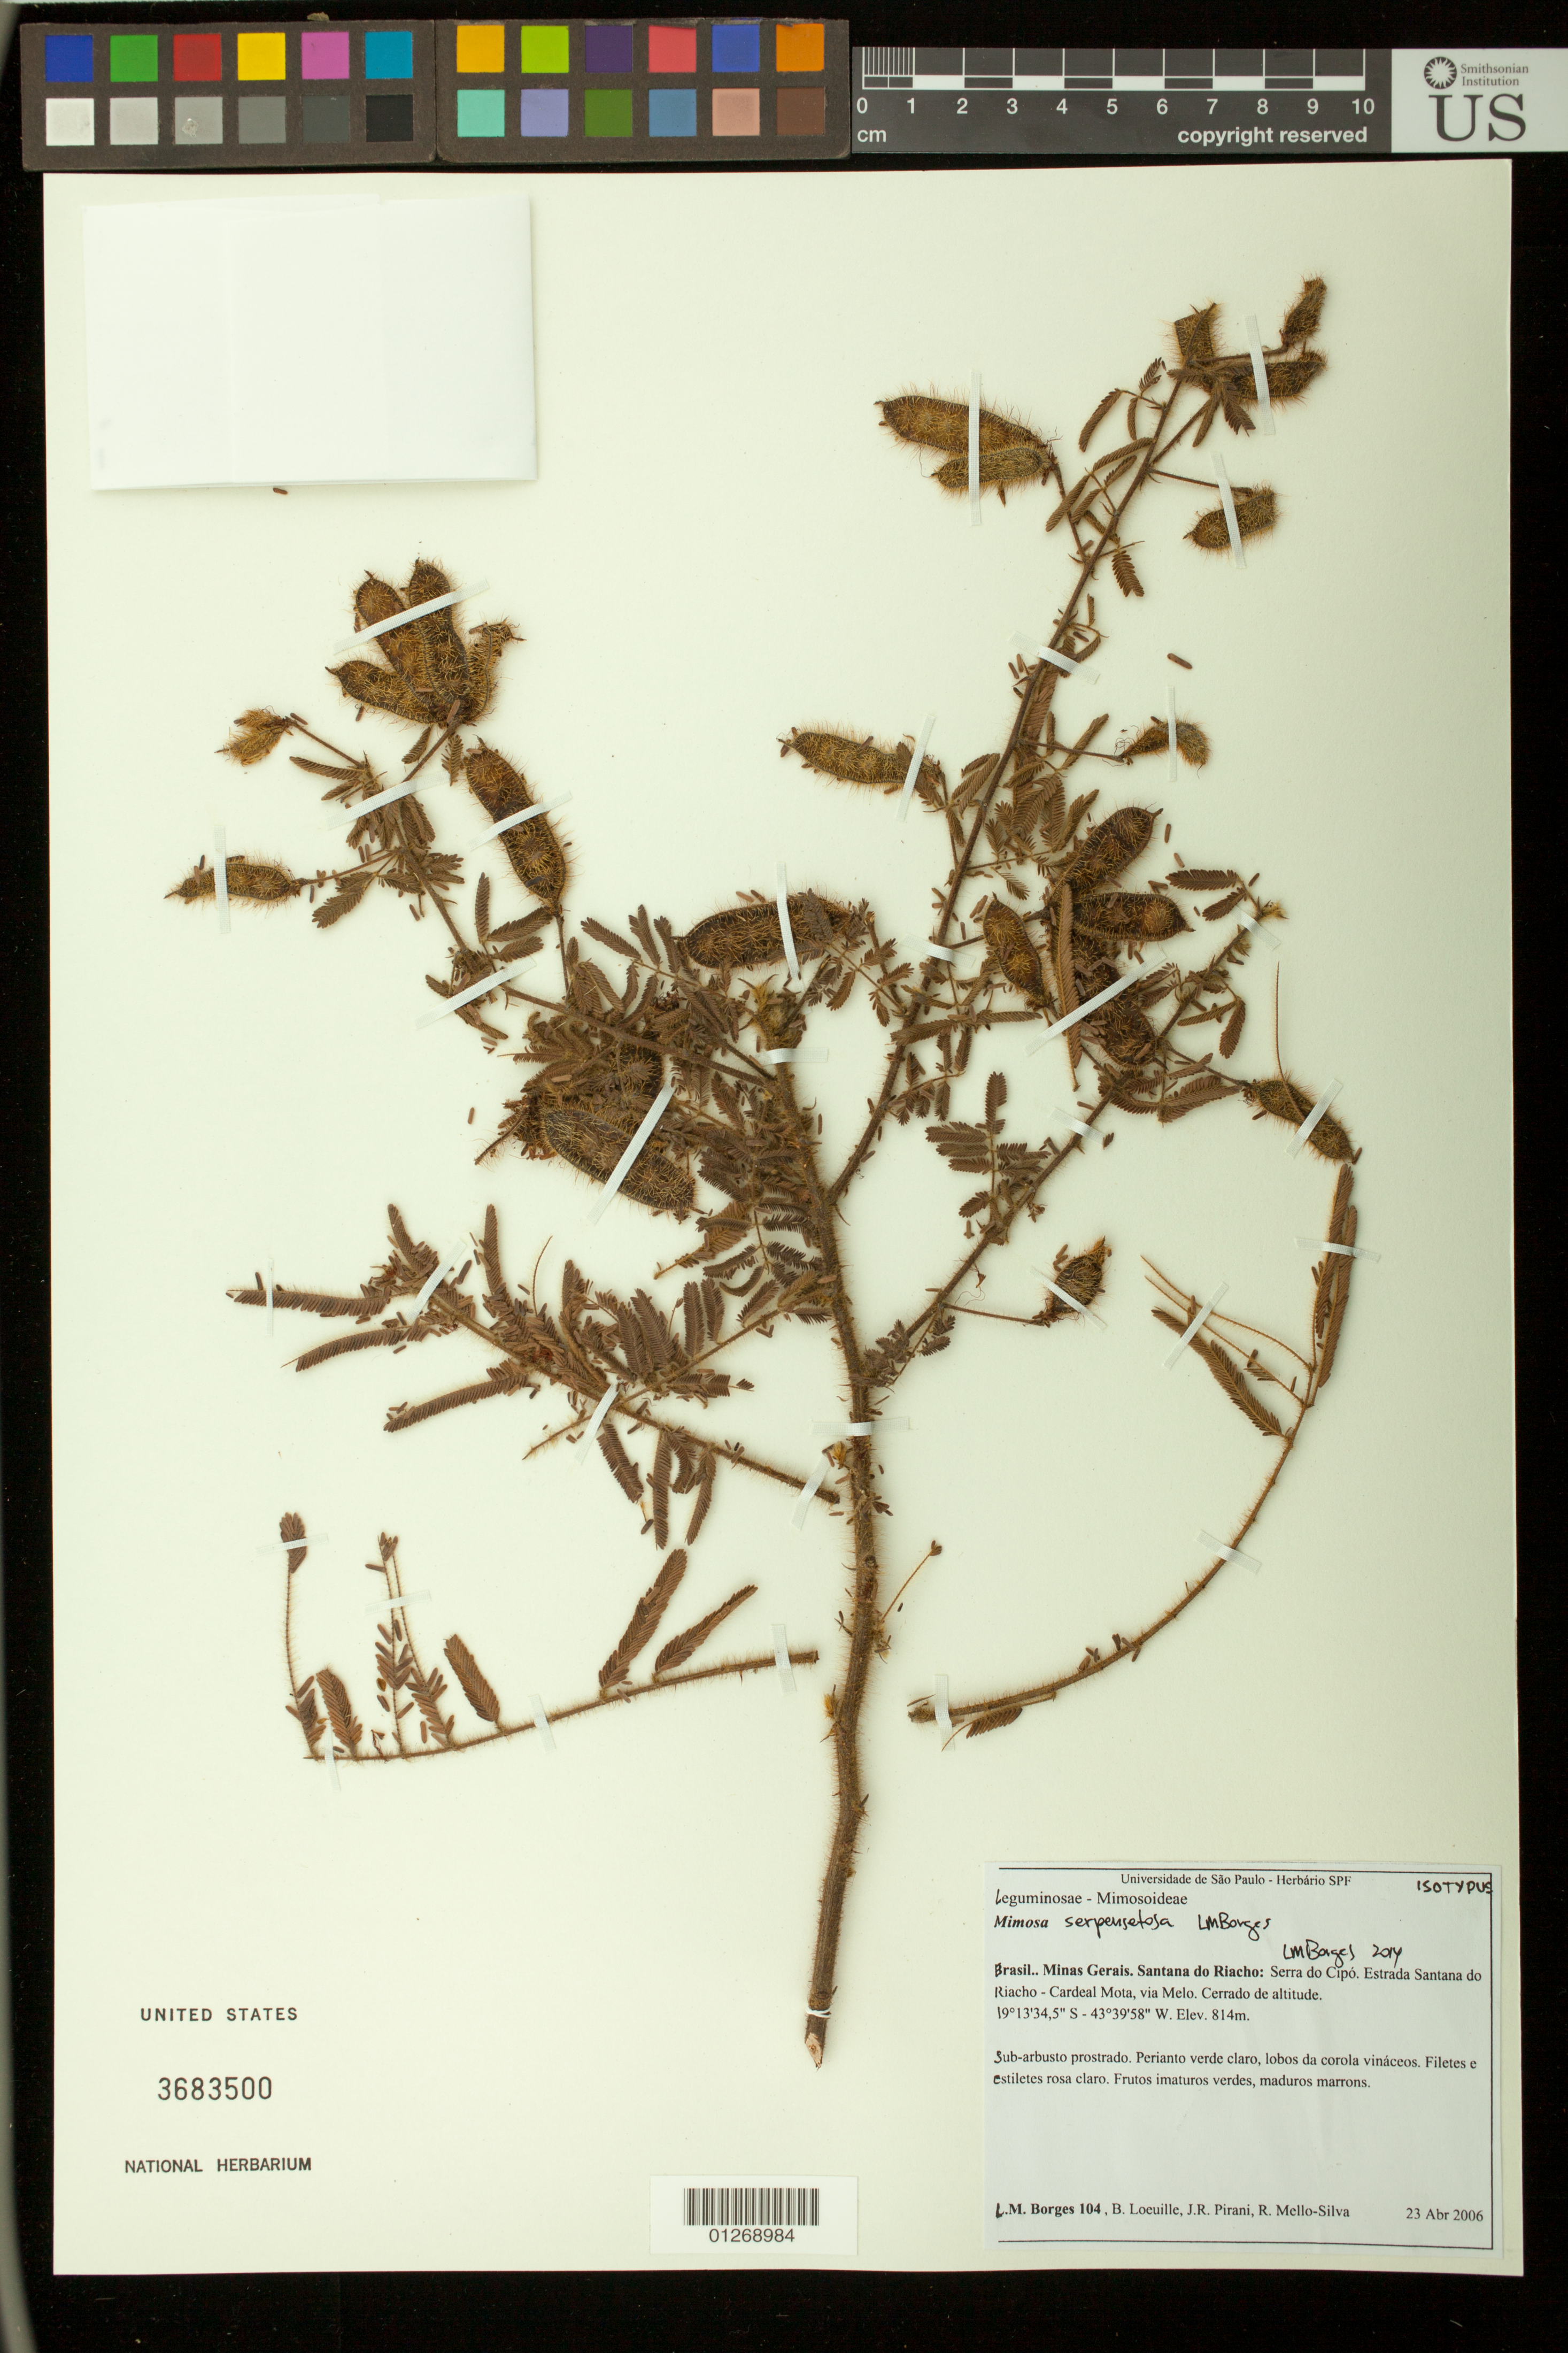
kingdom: Plantae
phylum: Tracheophyta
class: Magnoliopsida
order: Fabales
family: Fabaceae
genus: Mimosa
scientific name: Mimosa serpensetosa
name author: L.M. Borges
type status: Isotype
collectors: L. M. Borges, B. Loeuille, J. R. Pirani & R. Mello-Silva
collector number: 104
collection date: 2006-04-23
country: Brazil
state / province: Minas Gerais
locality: Minas Gerais. Santana do Riacho: Serra do Cipó. Estrada Santana do Riacho - Cardeal Mota, via Melo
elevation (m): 814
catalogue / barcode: US 3683500